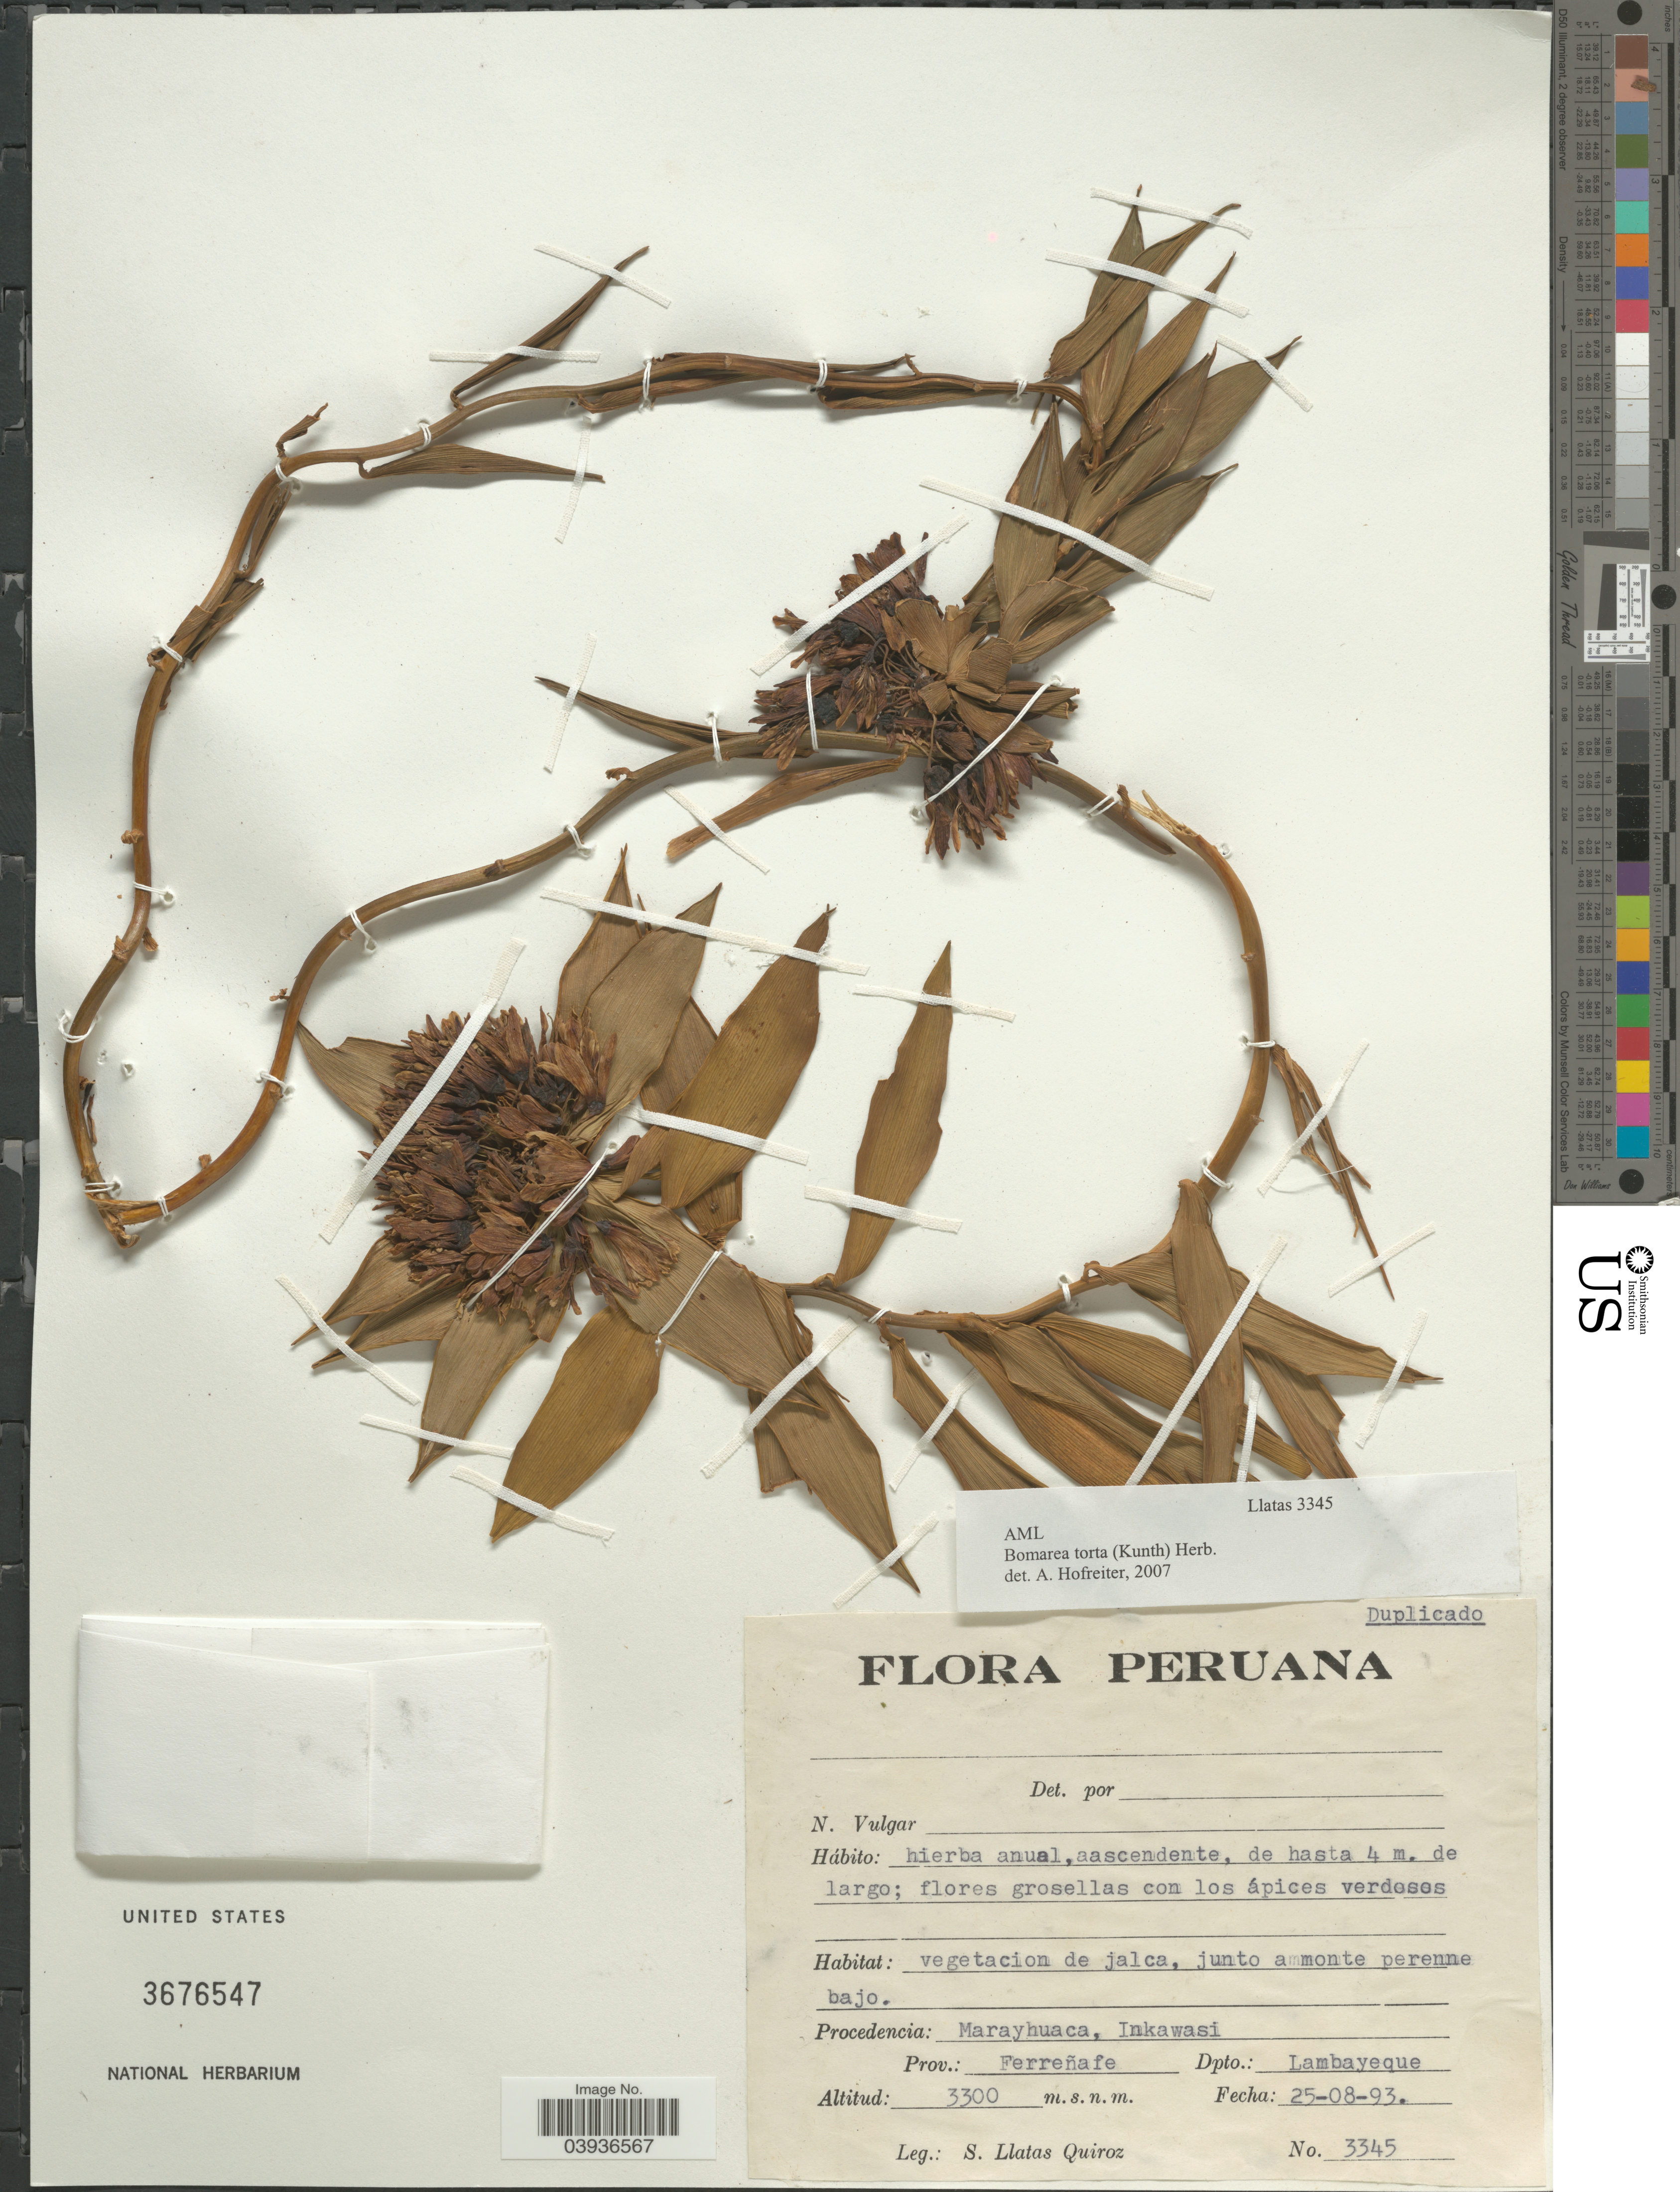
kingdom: Plantae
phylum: Tracheophyta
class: Liliopsida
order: Liliales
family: Alstroemeriaceae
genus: Bomarea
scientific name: Bomarea torta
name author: (Kunth) Herb.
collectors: S. Llatas Quiroz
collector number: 3345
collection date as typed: Transcribed d/m/y: 25/8/93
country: Peru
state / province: Lambayeque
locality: Marayhuaca, Inkawasi. Prov. Ferreñafe Dpto.: Lambayeque.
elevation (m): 3300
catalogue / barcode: US 3676547